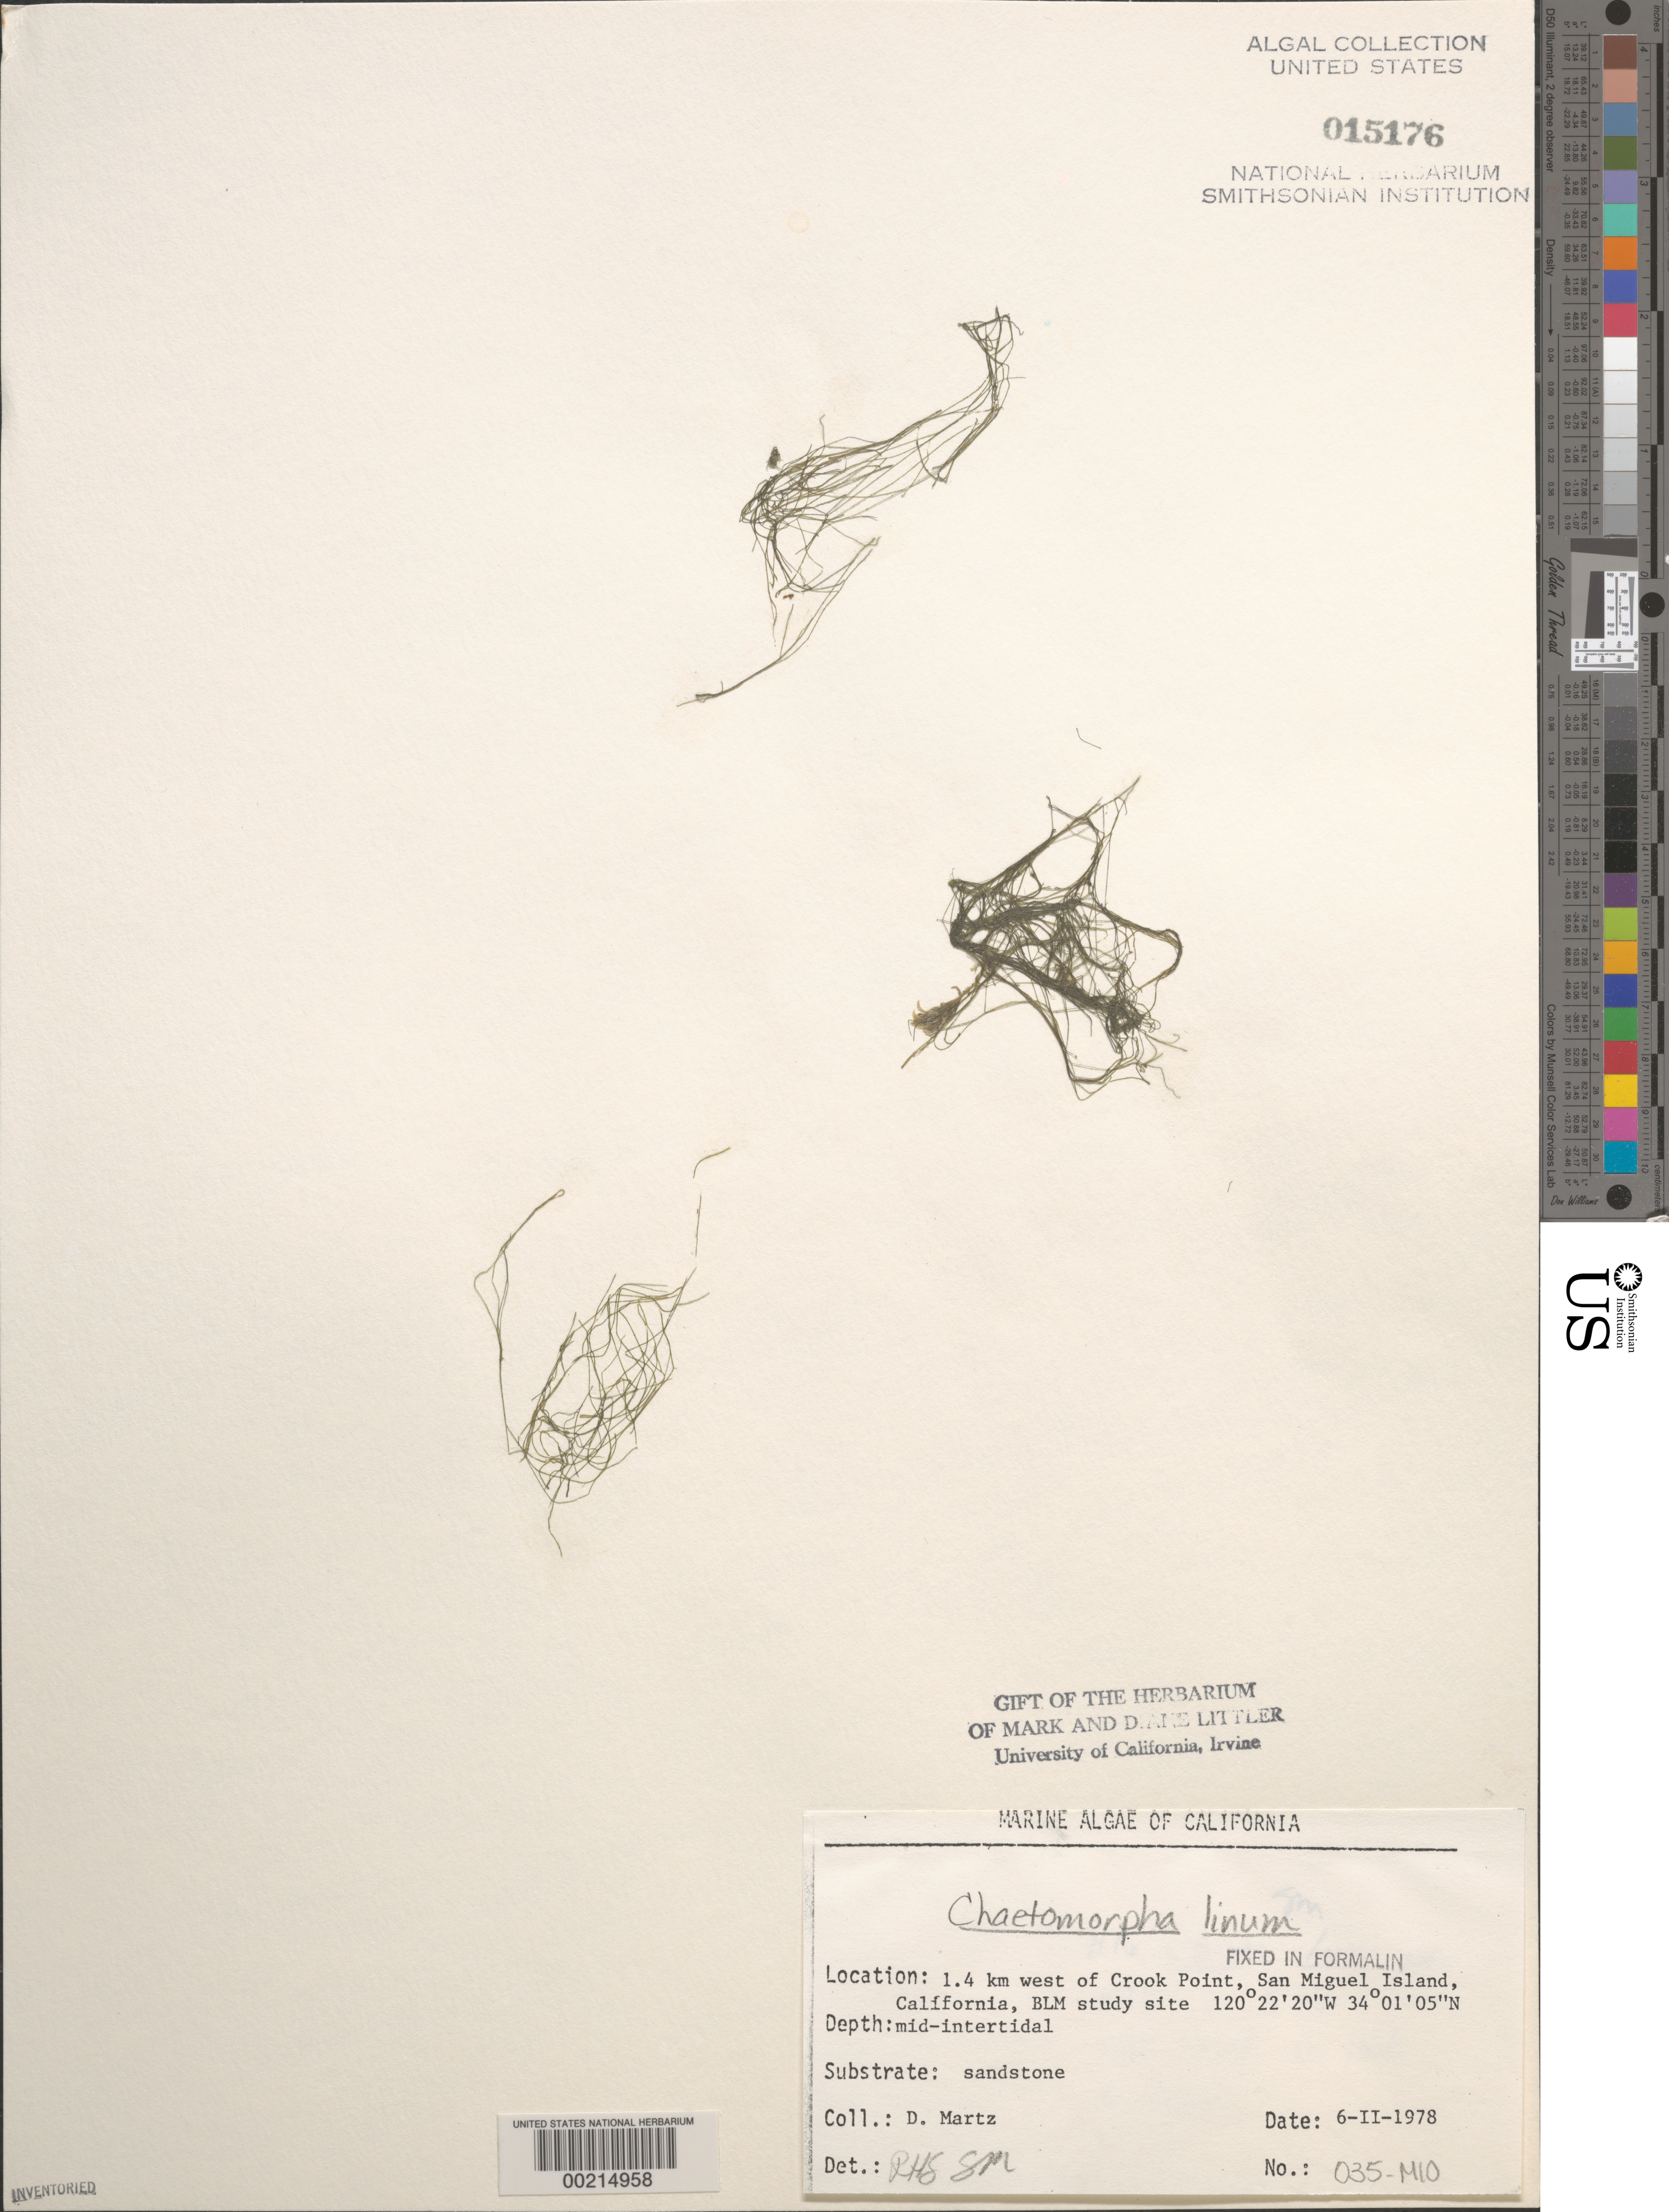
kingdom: Plantae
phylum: Chlorophyta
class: Ulvophyceae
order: Cladophorales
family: Cladophoraceae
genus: Chaetomorpha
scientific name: Chaetomorpha linum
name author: (O.F. Muell.) Kütz.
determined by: Sims, Robert H.; Murray, S. N.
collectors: D. Martz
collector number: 035-mio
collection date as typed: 06 Feb 1978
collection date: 1978-02-06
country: United States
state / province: California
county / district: Santa Barbara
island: San Miguel Island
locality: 1.4 km north of Crook Point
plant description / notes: BLM-SOCALBIGHT Rocky Intertidal Survey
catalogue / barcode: US 15176